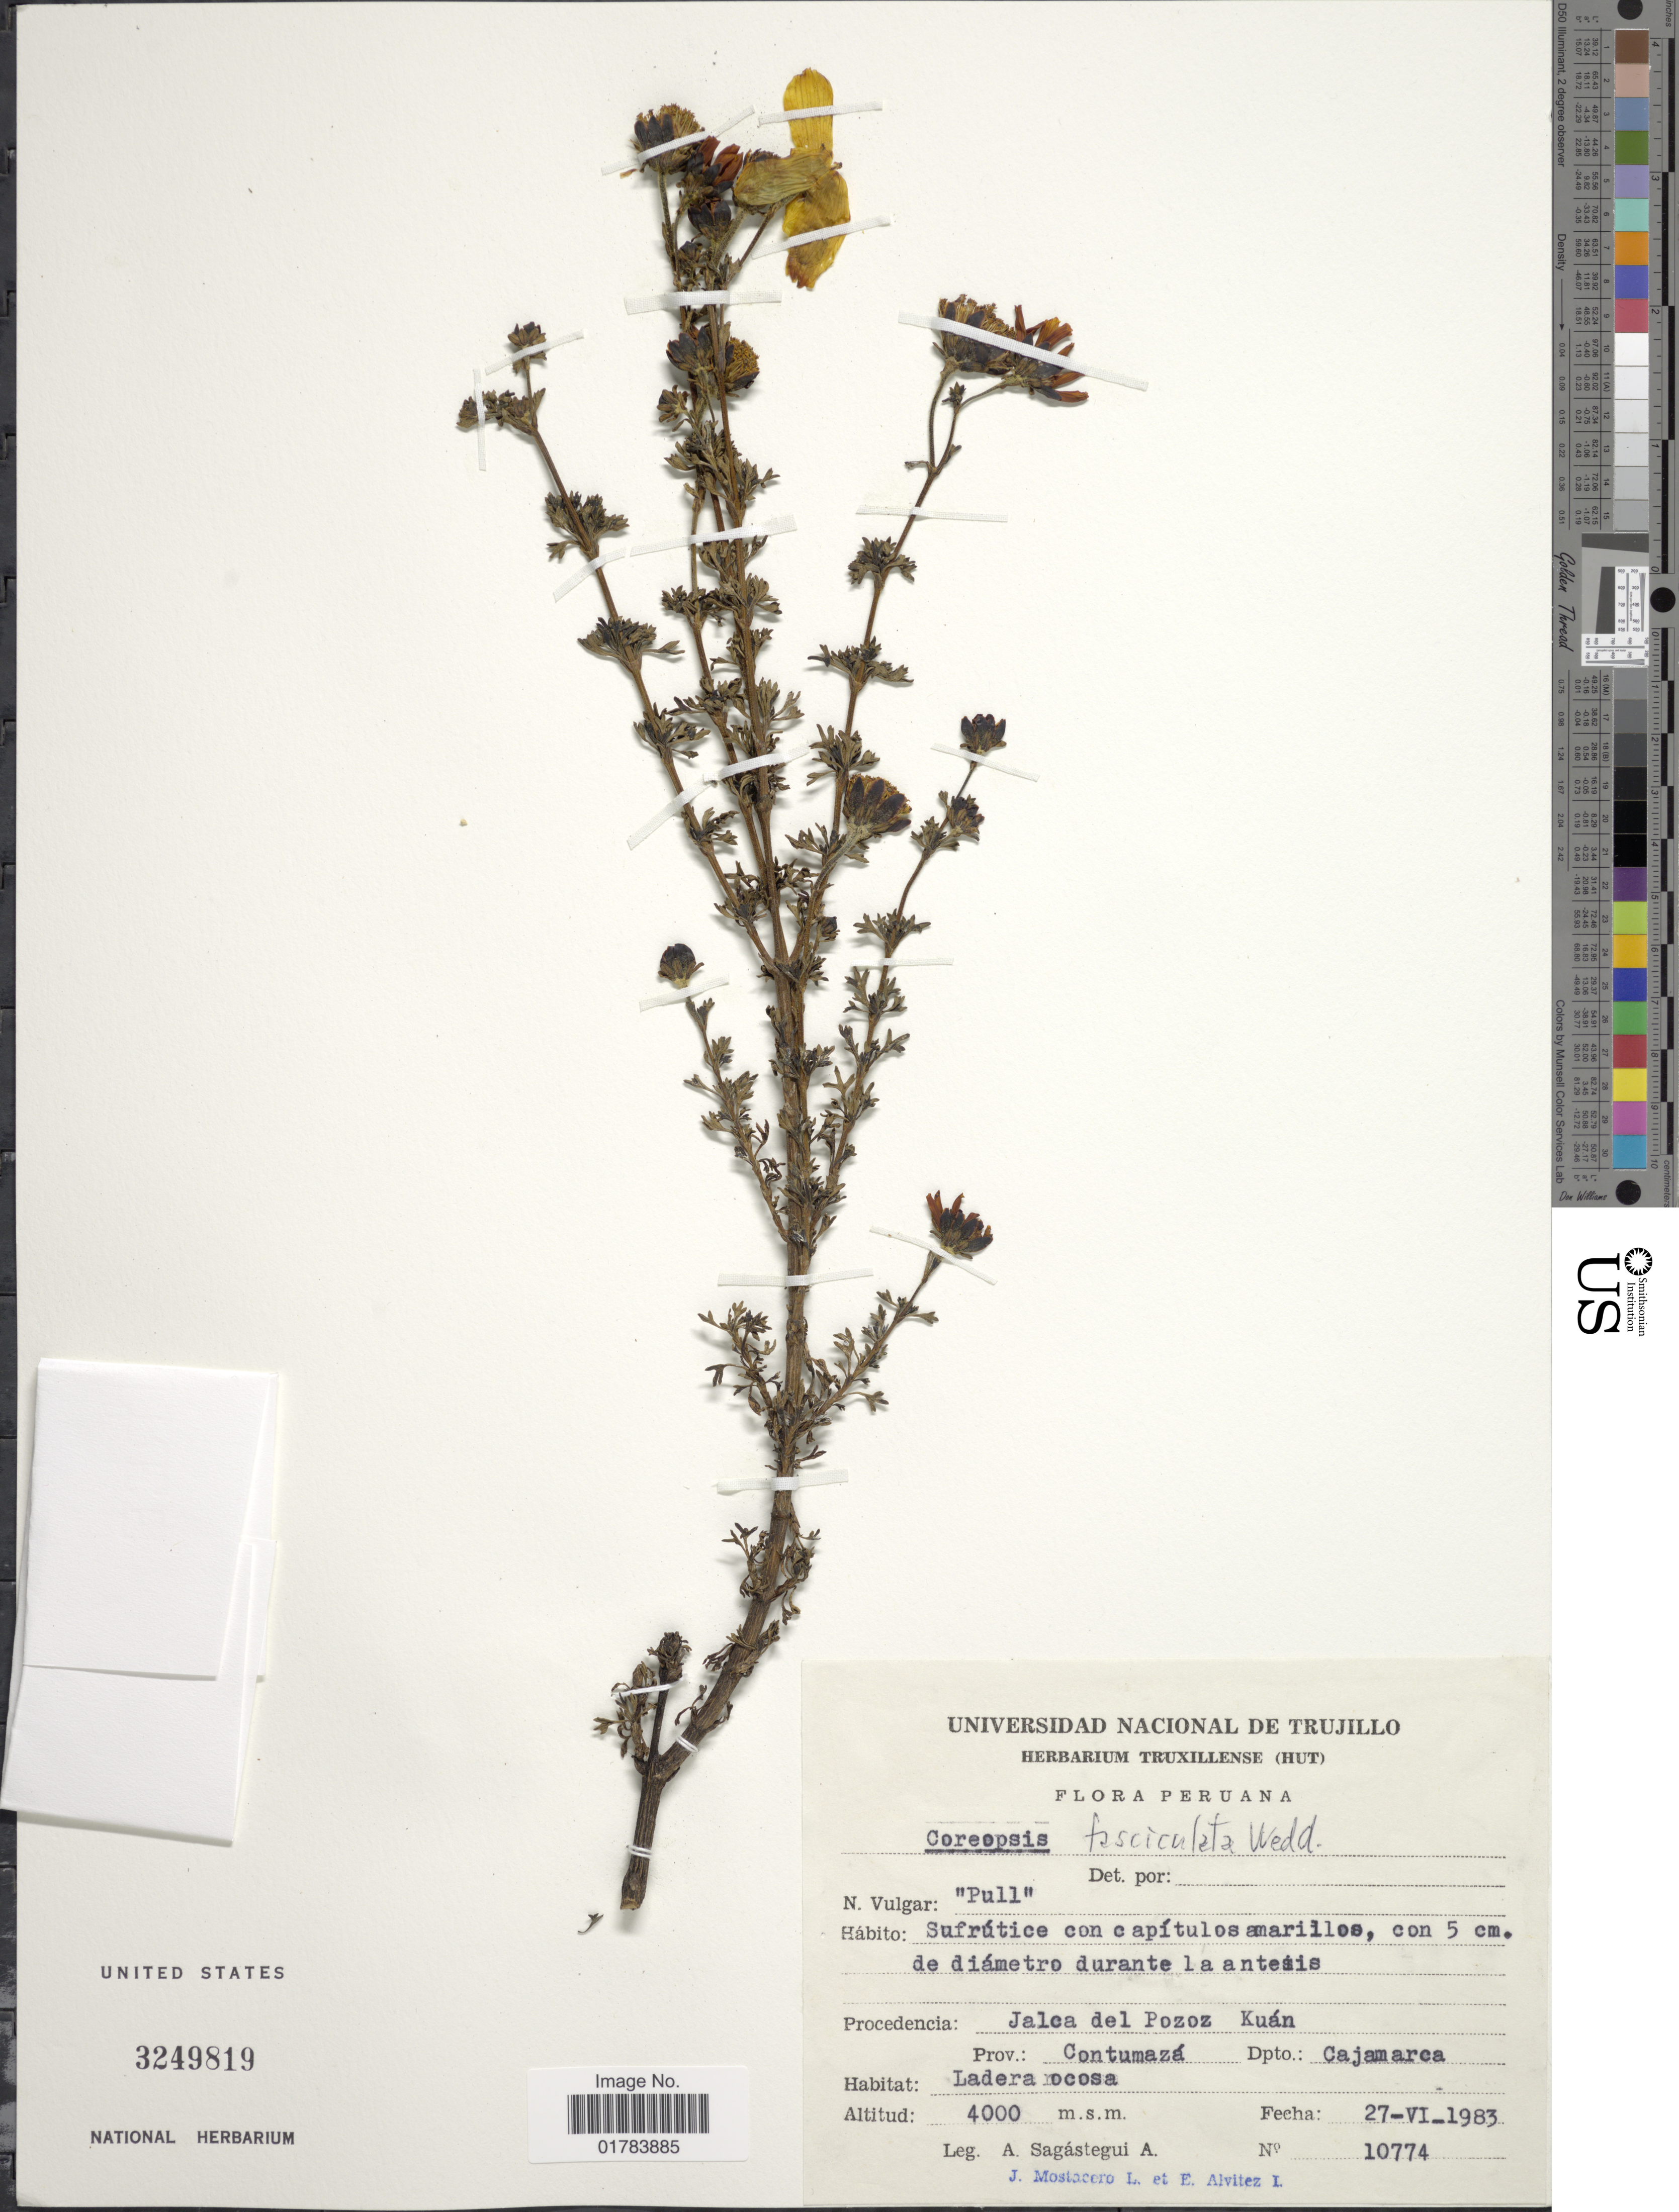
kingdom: Plantae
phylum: Tracheophyta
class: Magnoliopsida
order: Asterales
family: Asteraceae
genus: Coreopsis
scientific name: Coreopsis fasciculata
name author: Wedd.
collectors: A. Sagástegui A., J. Mostacero & E. Alvitez I.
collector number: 10774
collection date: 1983-06-27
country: Peru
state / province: Cajamarca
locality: Procedencia: Jalea del Pozoz Kuan, Prov. Contumaza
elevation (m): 4000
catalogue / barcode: US 3249819